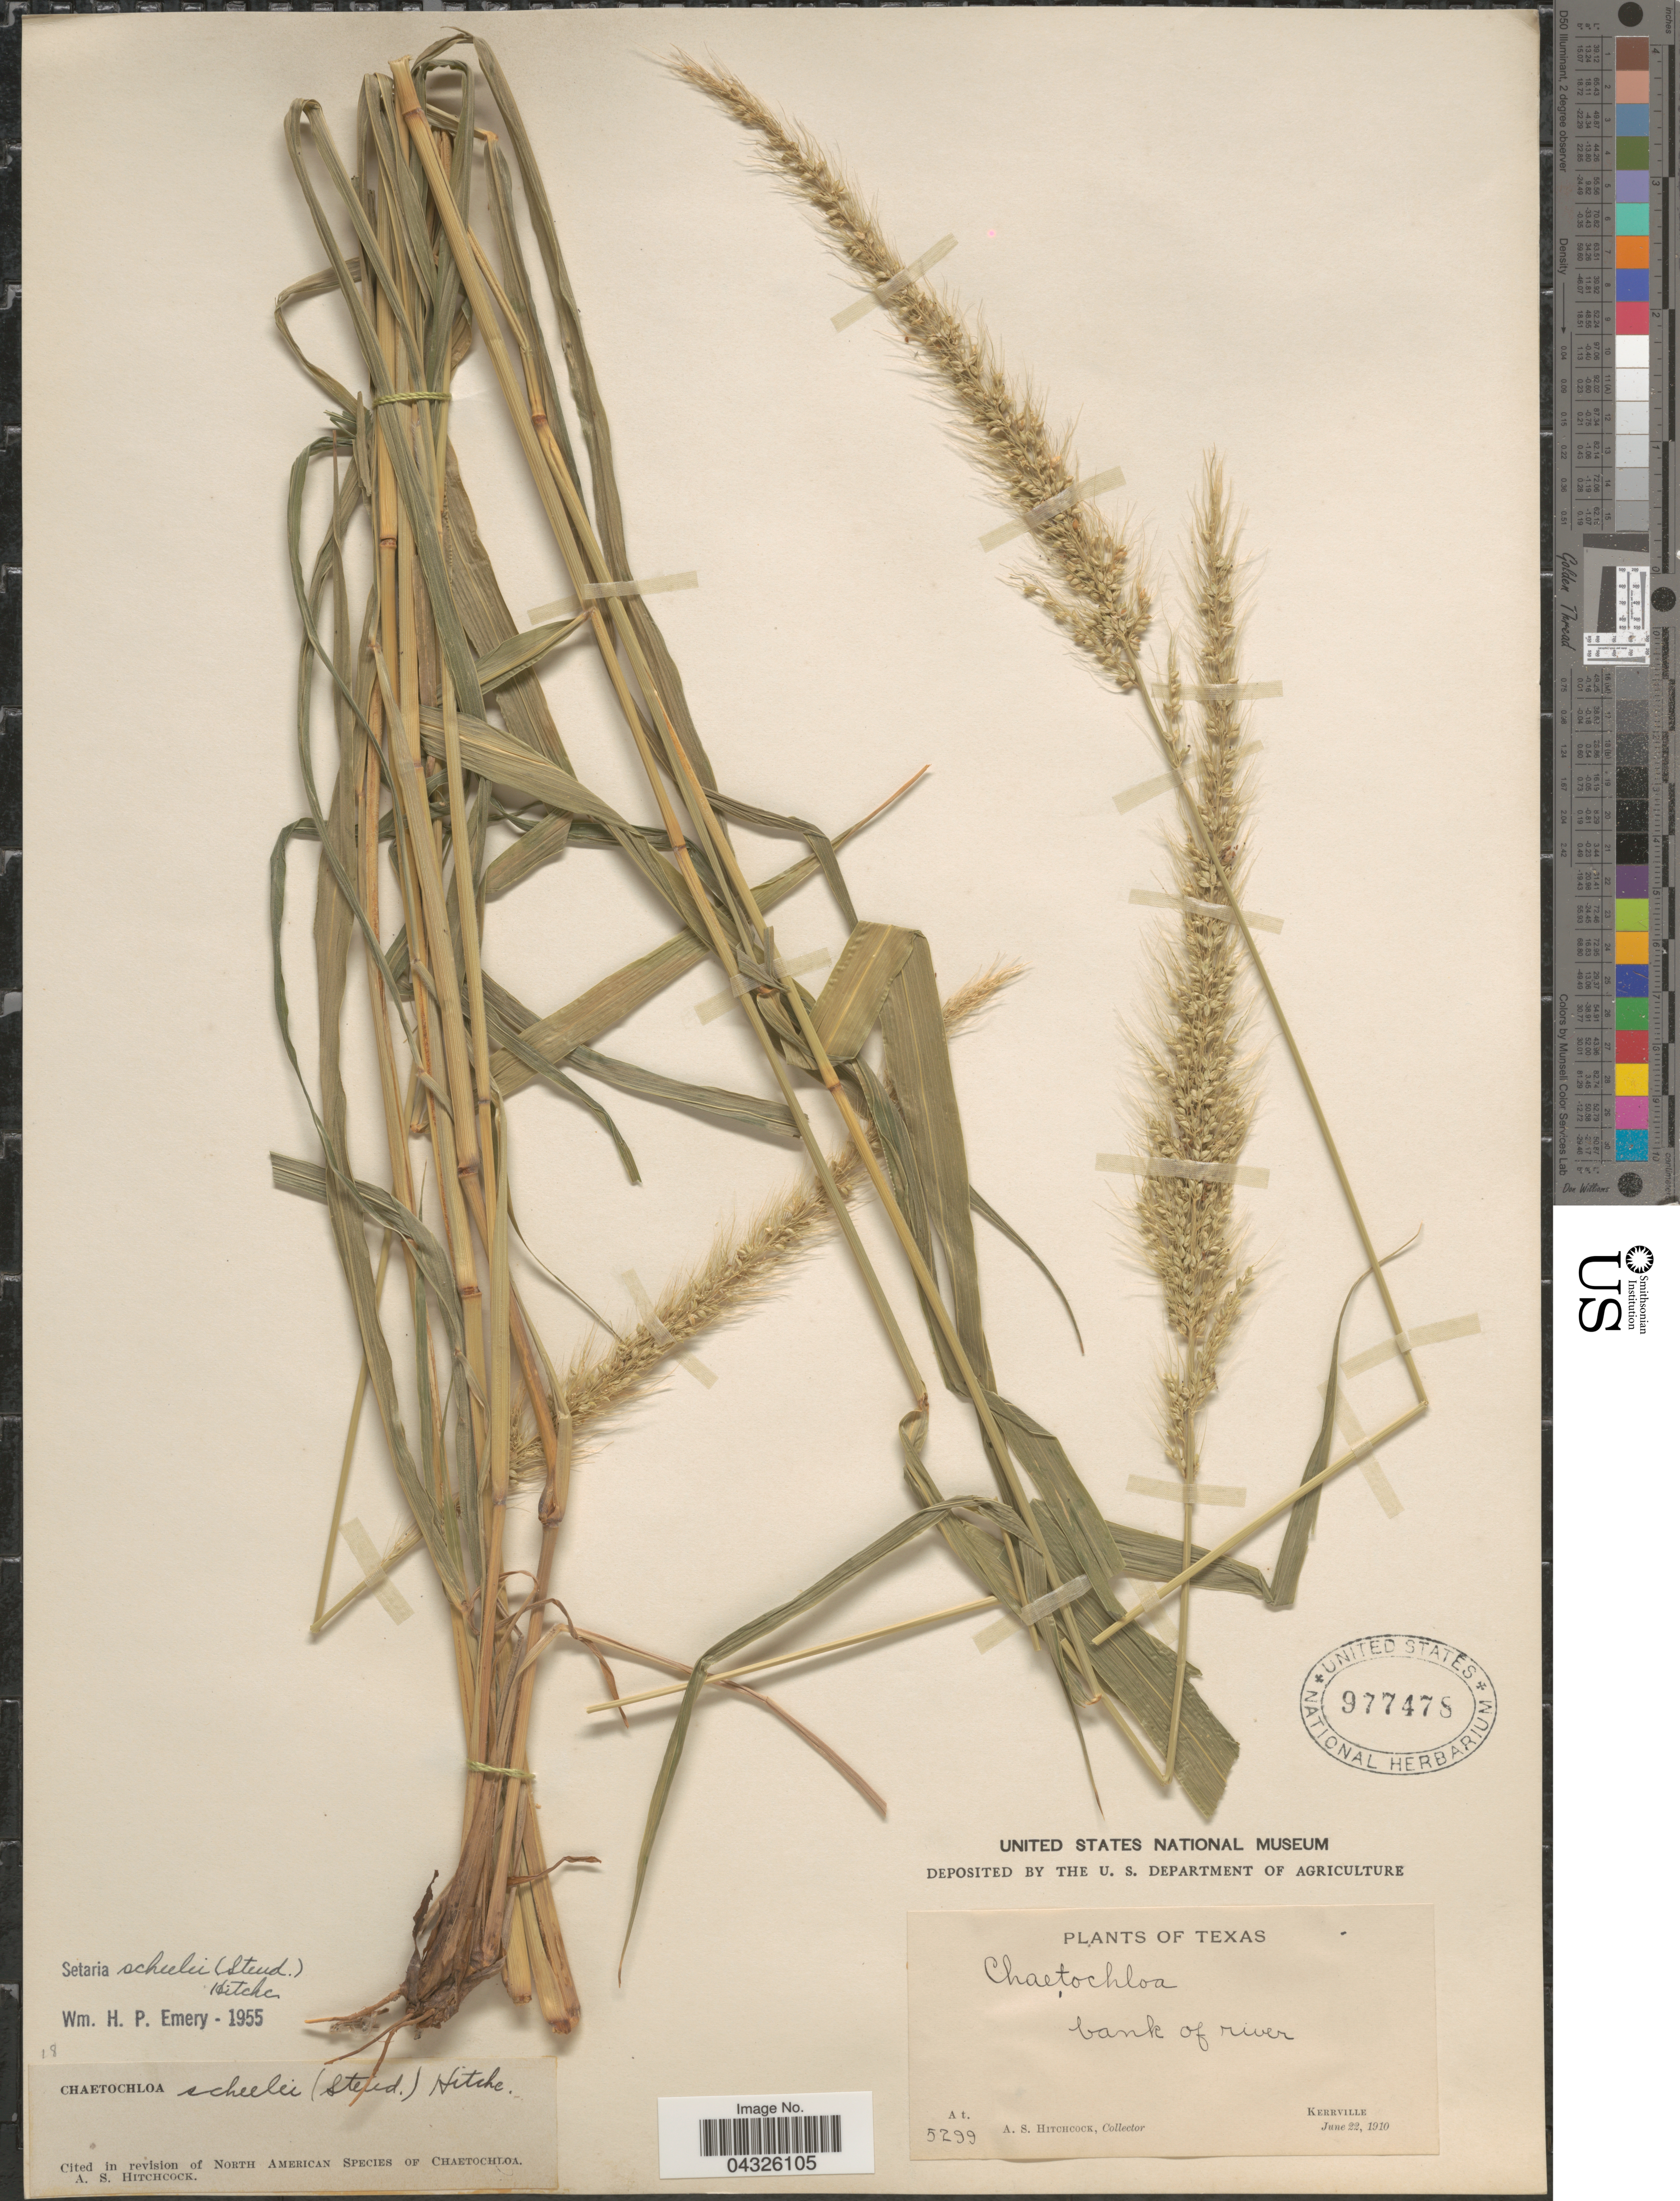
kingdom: Plantae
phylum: Tracheophyta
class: Liliopsida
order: Poales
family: Poaceae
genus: Setaria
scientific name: Setaria scheelei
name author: (Steud.) Hitchc.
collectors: A. S. Hitchcock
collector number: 5299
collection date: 1910-06-22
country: United States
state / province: Texas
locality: Bank of river. Kerrville.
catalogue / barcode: US 977478